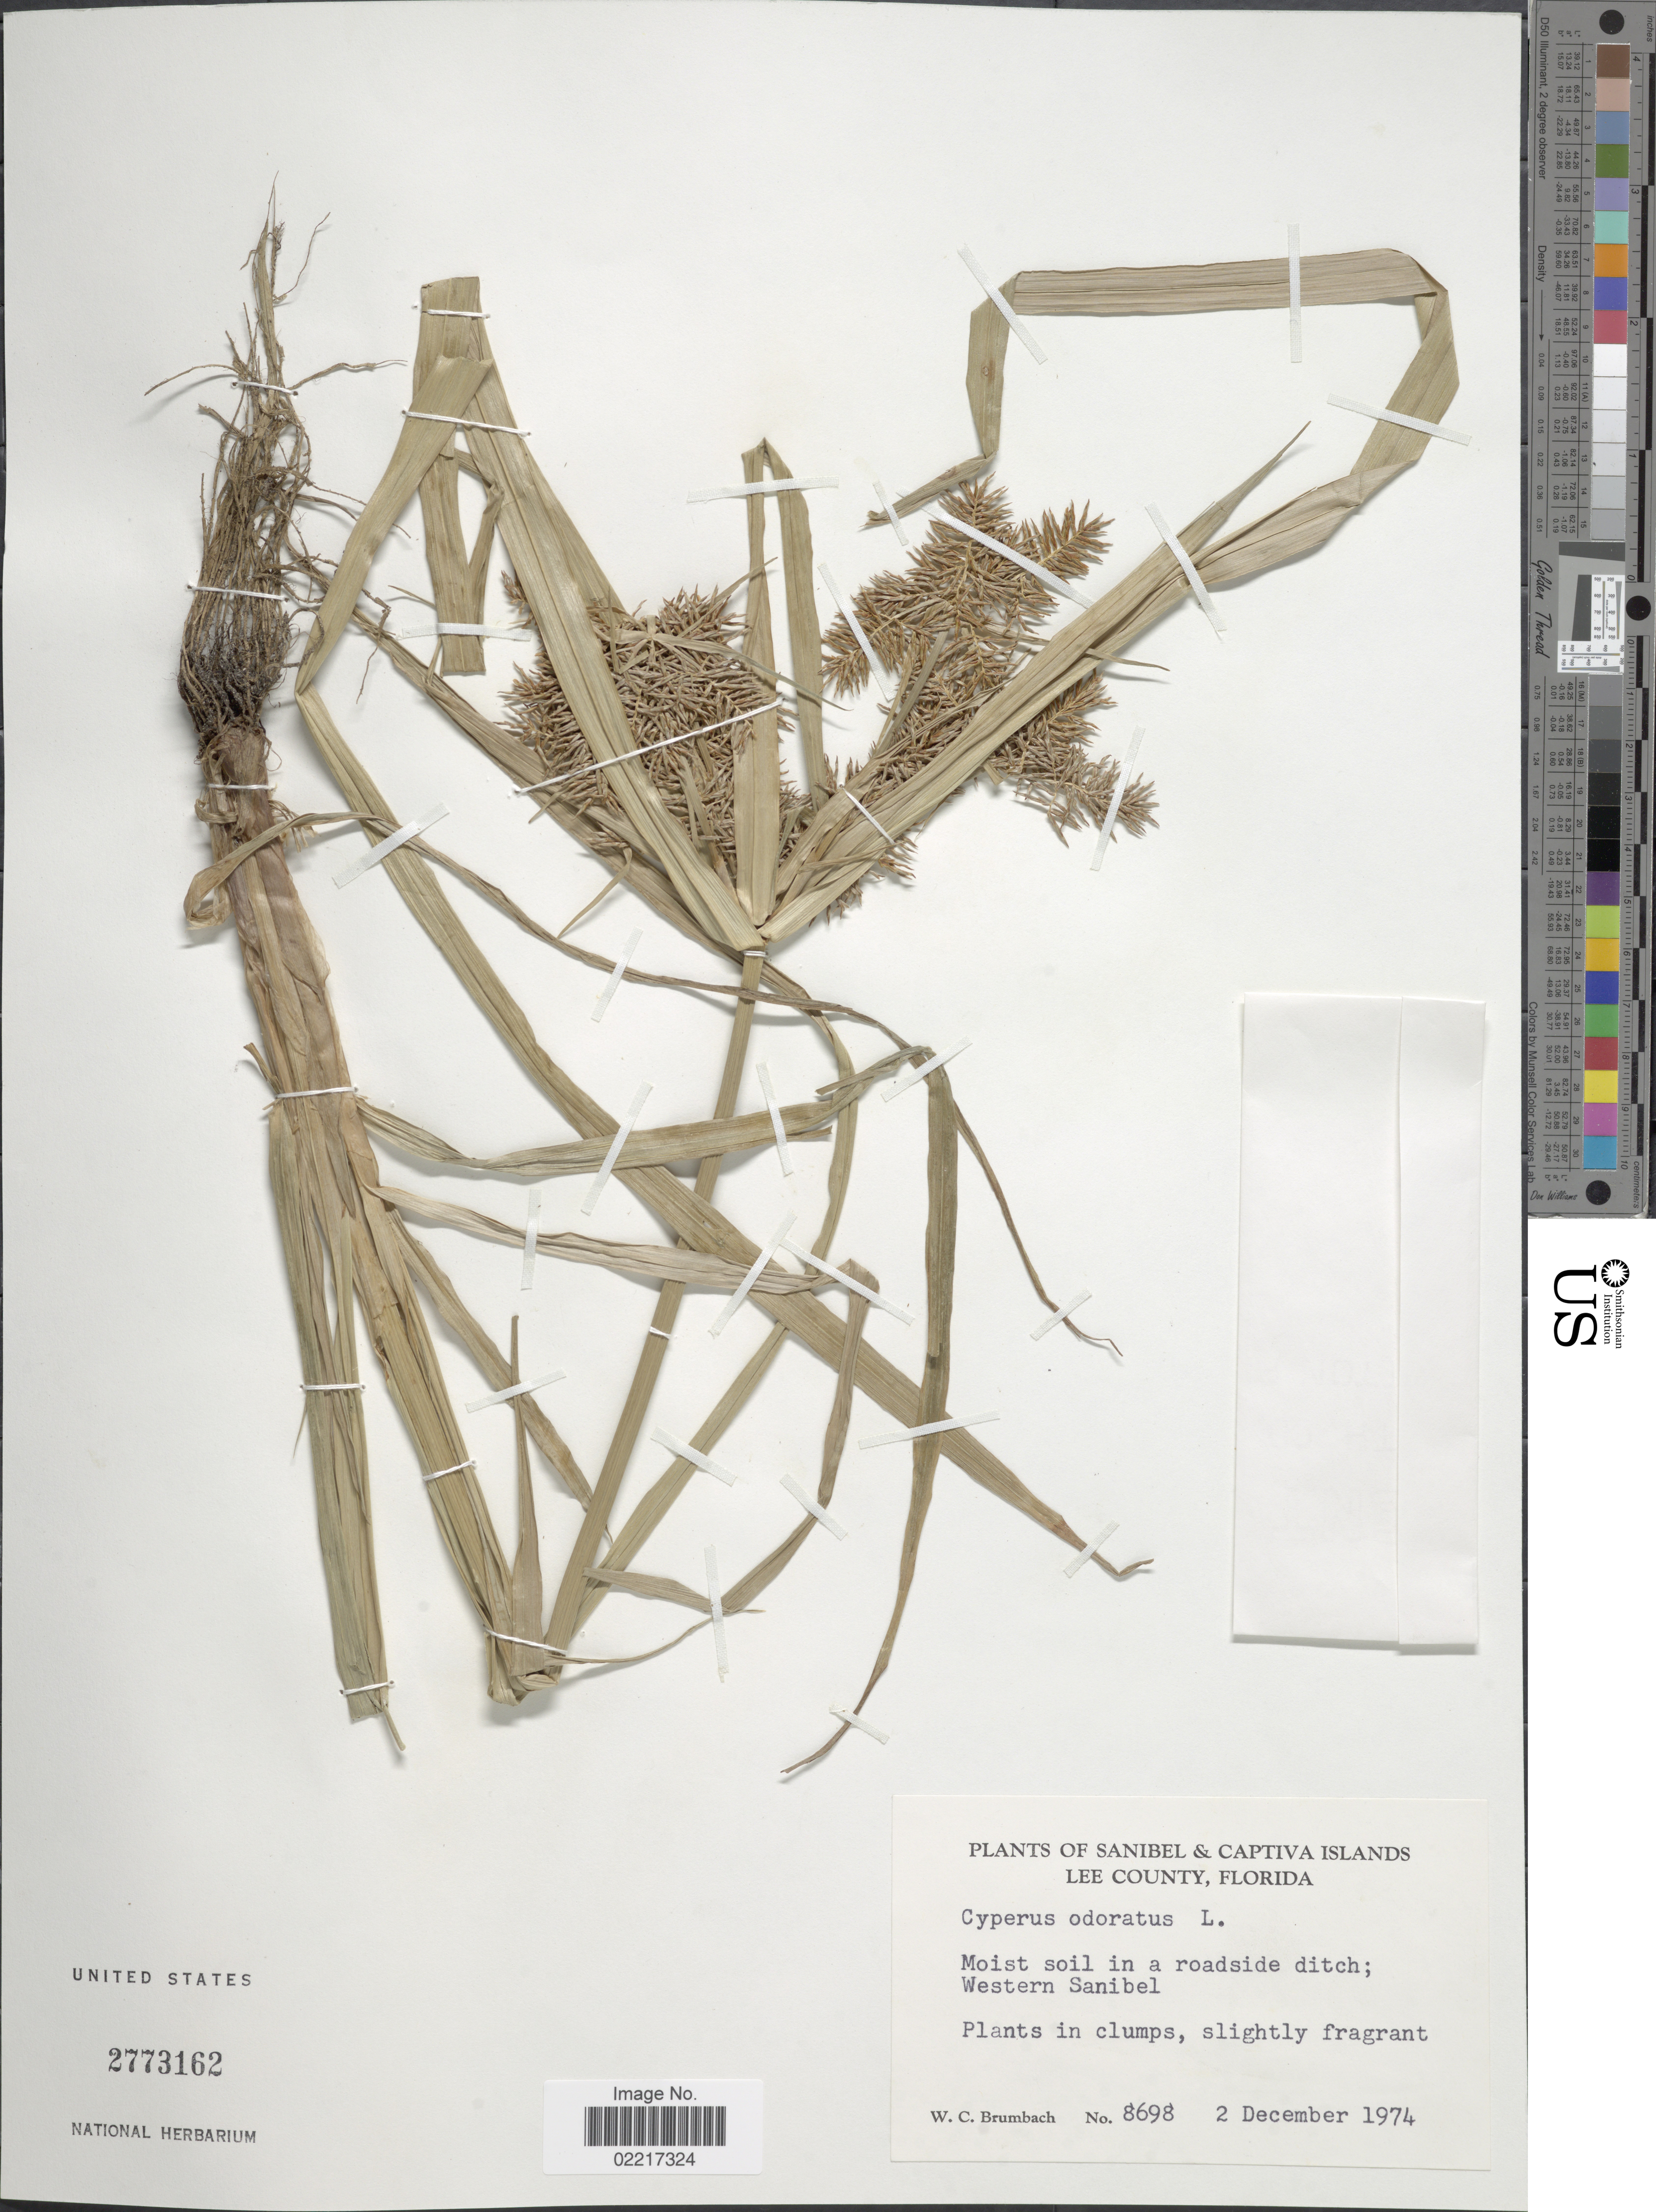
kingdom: Plantae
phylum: Tracheophyta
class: Liliopsida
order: Poales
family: Cyperaceae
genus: Cyperus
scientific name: Cyperus odoratus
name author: L.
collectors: W. C. Brumbach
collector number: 8698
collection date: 1974-12-02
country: United States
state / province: Florida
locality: Sanibel & Captiva Islands, Lee County, Western Sanibel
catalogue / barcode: US 2773162